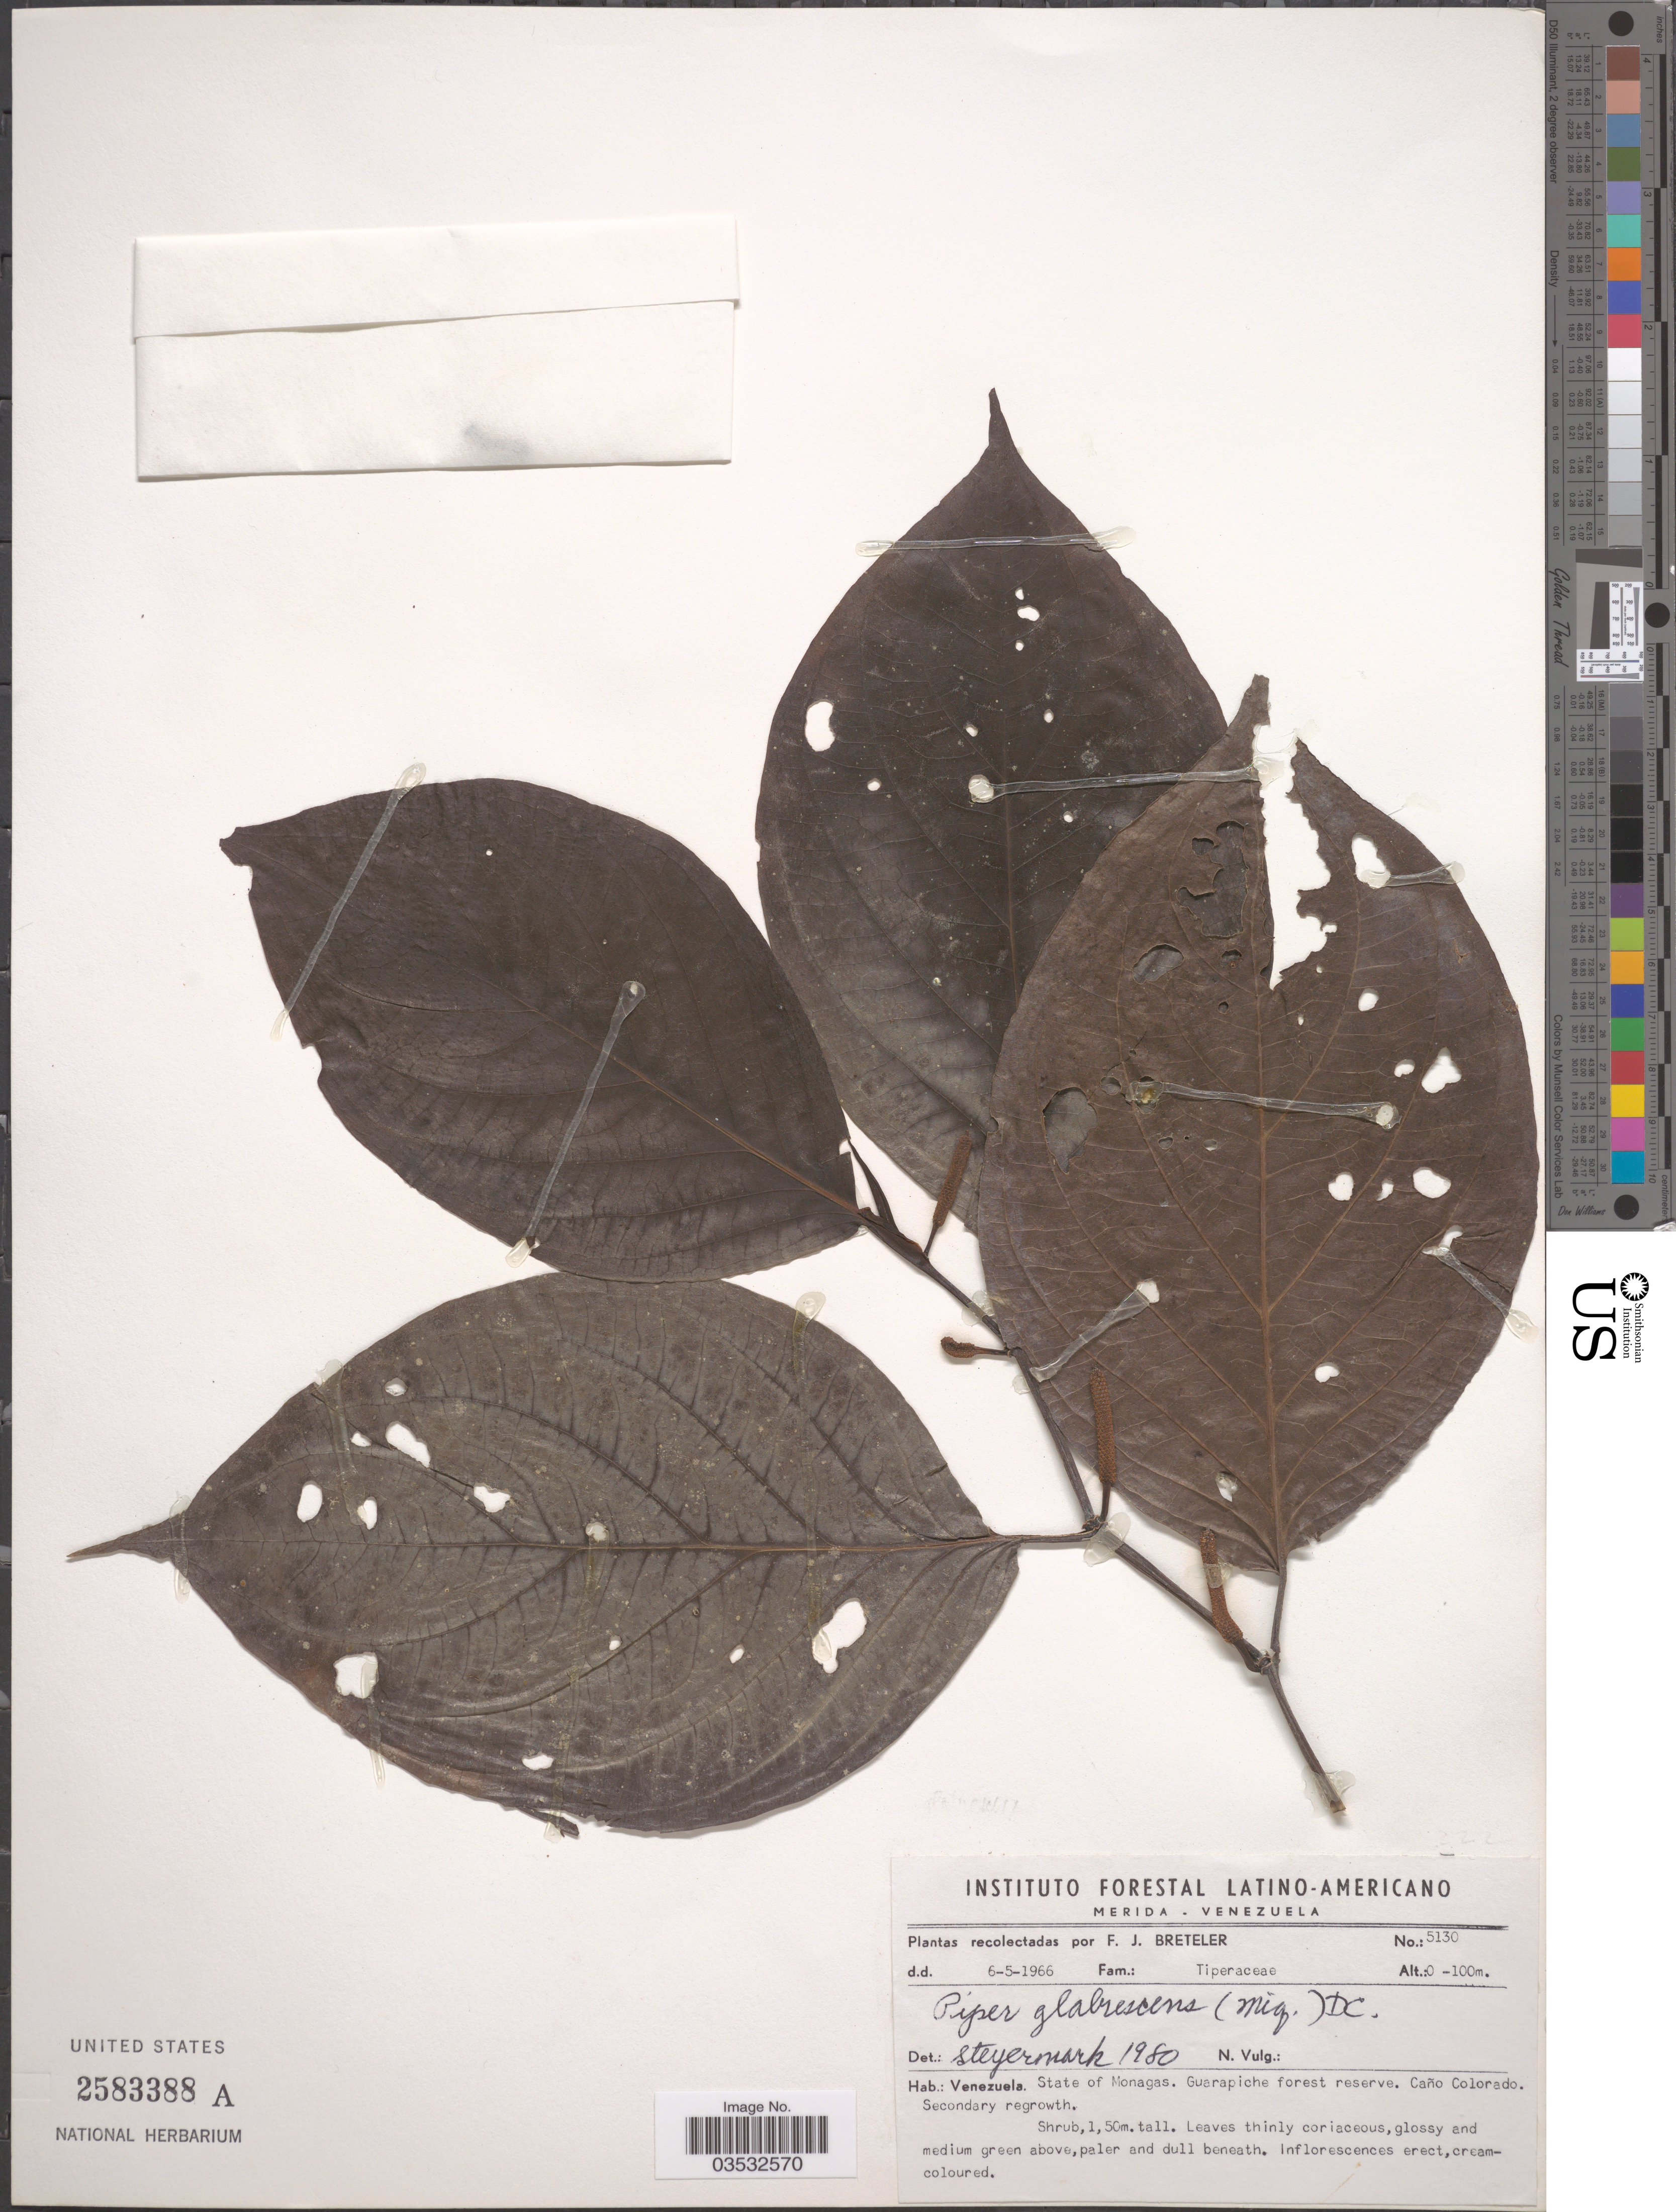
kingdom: Plantae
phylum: Tracheophyta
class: Magnoliopsida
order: Piperales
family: Piperaceae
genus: Piper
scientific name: Piper glabrescens var. glabrescens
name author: (Miq.) C. DC.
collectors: F. J. Breteler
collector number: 5130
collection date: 1966-05-06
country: Venezuela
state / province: Monagas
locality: Guarapiche forest reserve. Caño Colorado.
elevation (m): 0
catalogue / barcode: US 2583388A